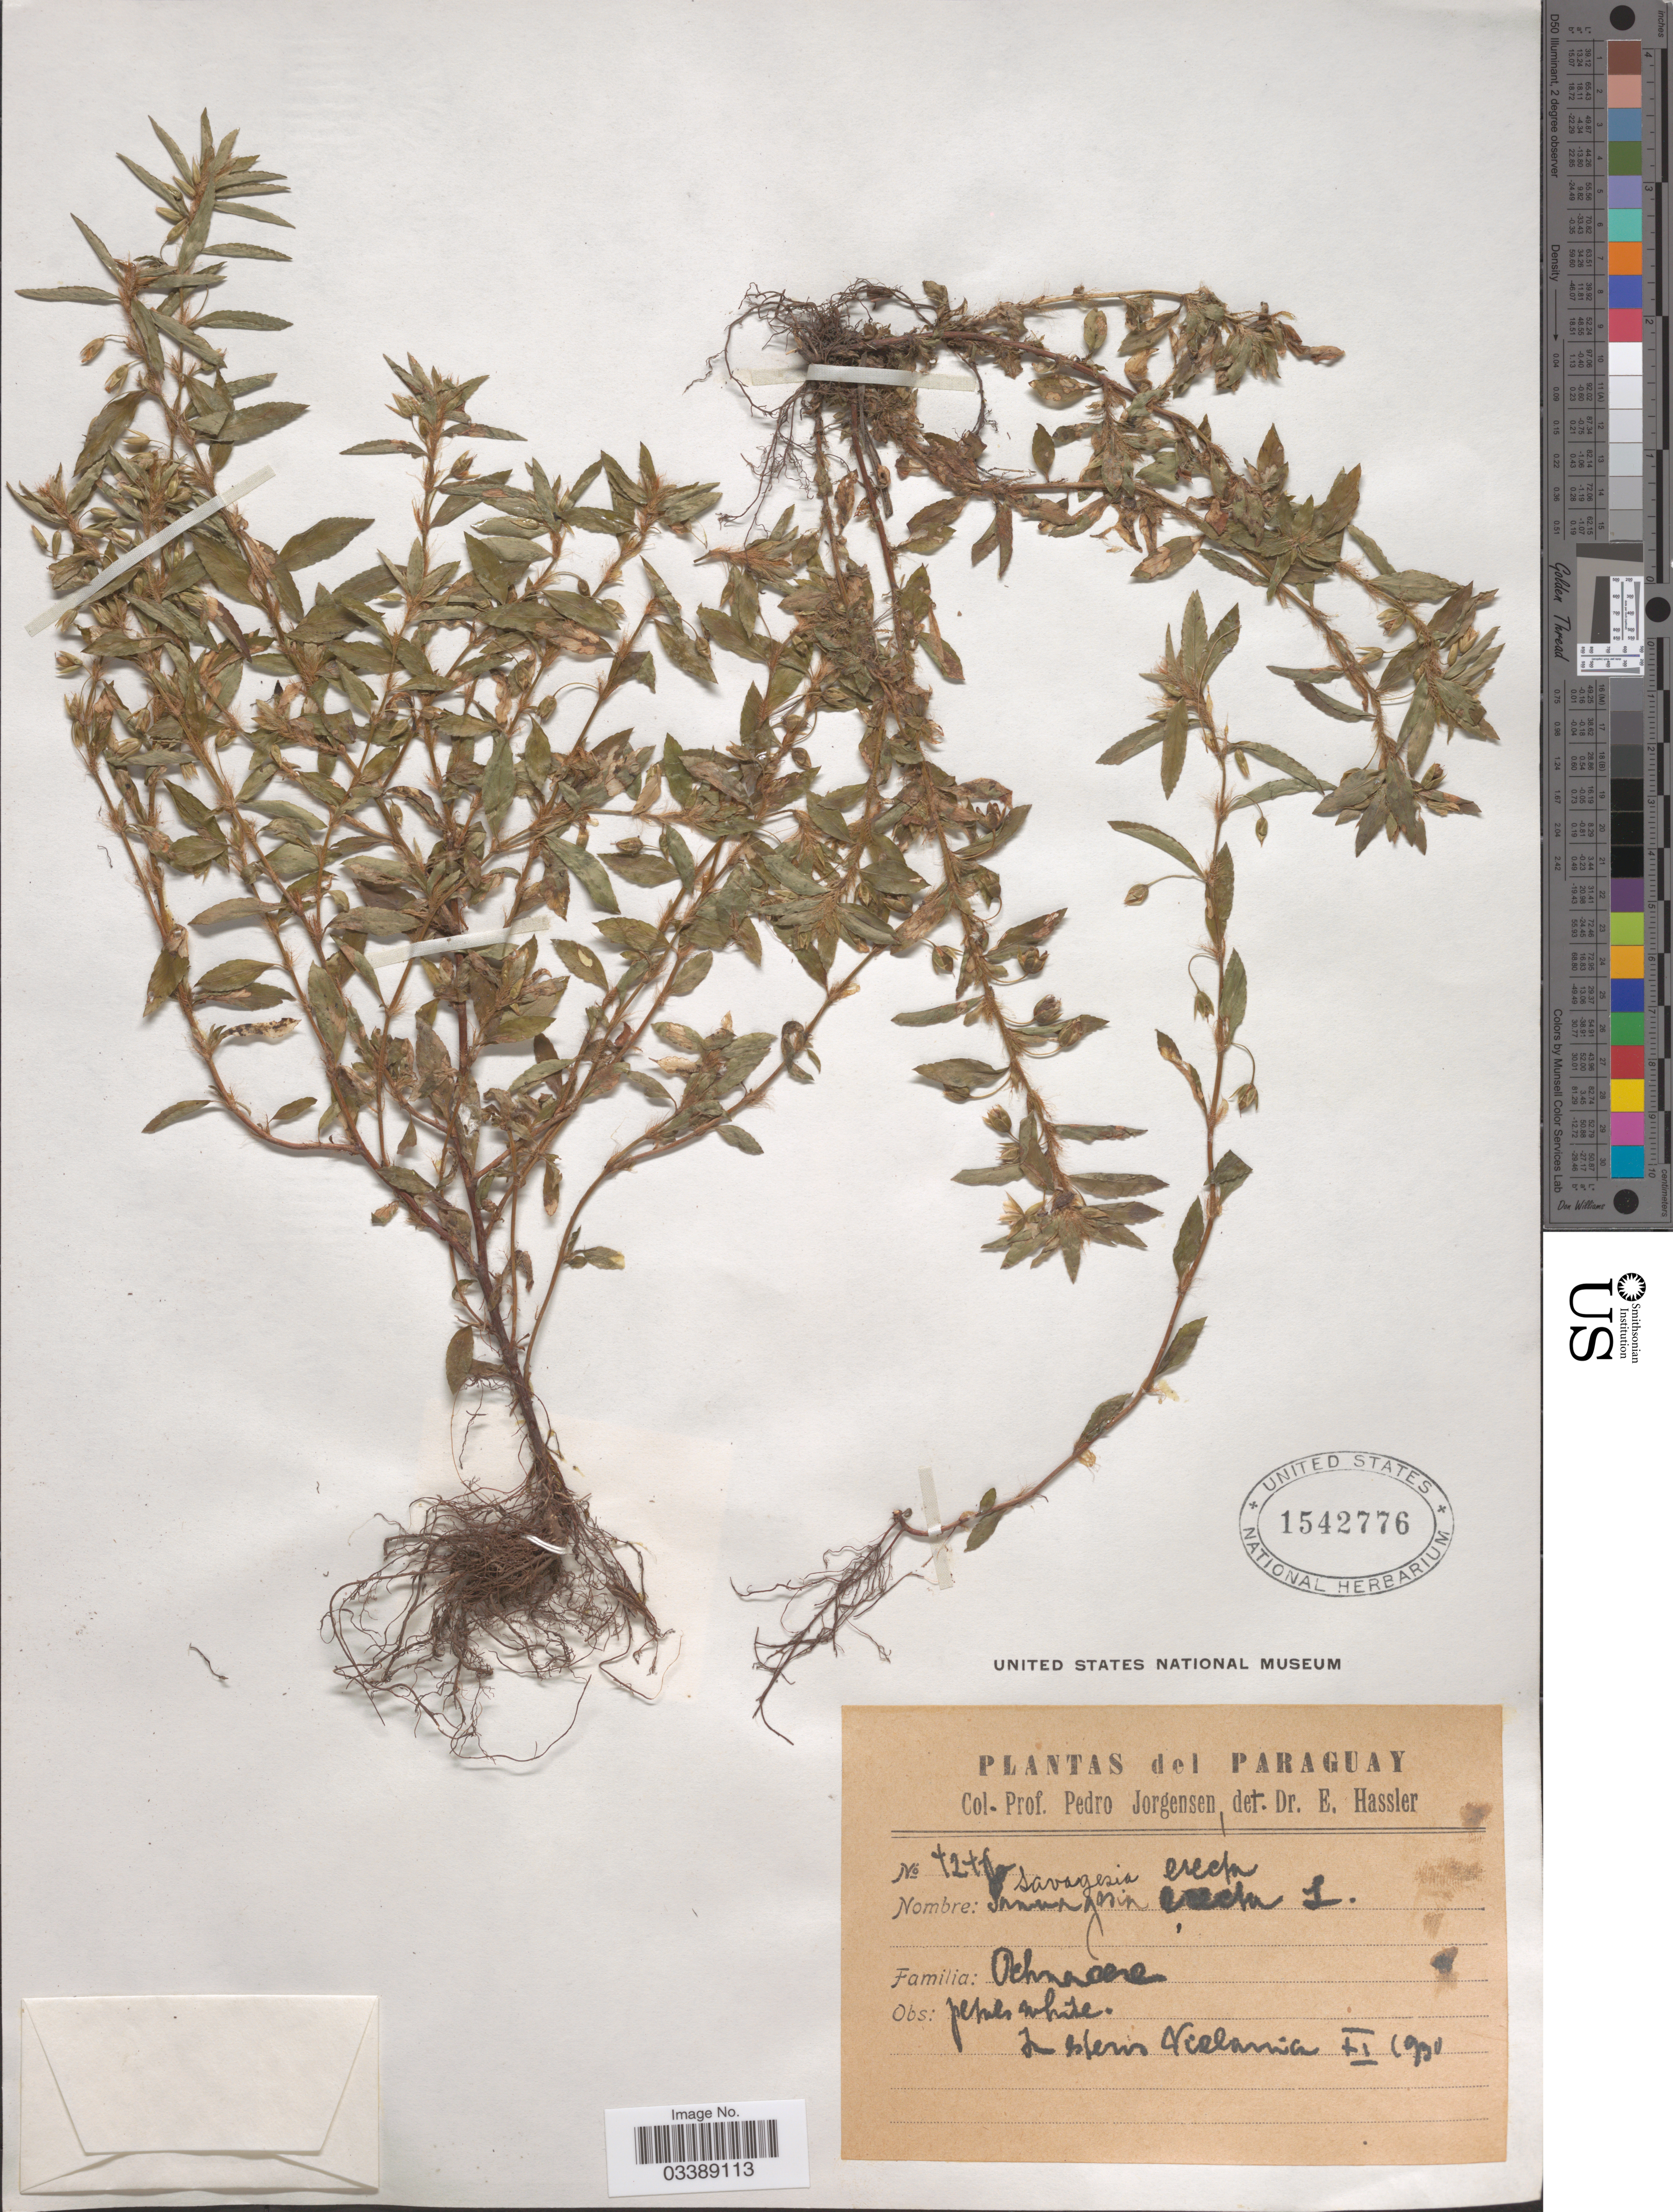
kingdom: Plantae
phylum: Tracheophyta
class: Magnoliopsida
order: Malpighiales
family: Ochnaceae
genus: Sauvagesia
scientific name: Sauvagesia erecta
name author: L.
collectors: P. Jörgensen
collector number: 4240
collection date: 1930-11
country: Paraguay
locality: In esterios [interpreted] Villarrica.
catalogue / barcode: US 1542776